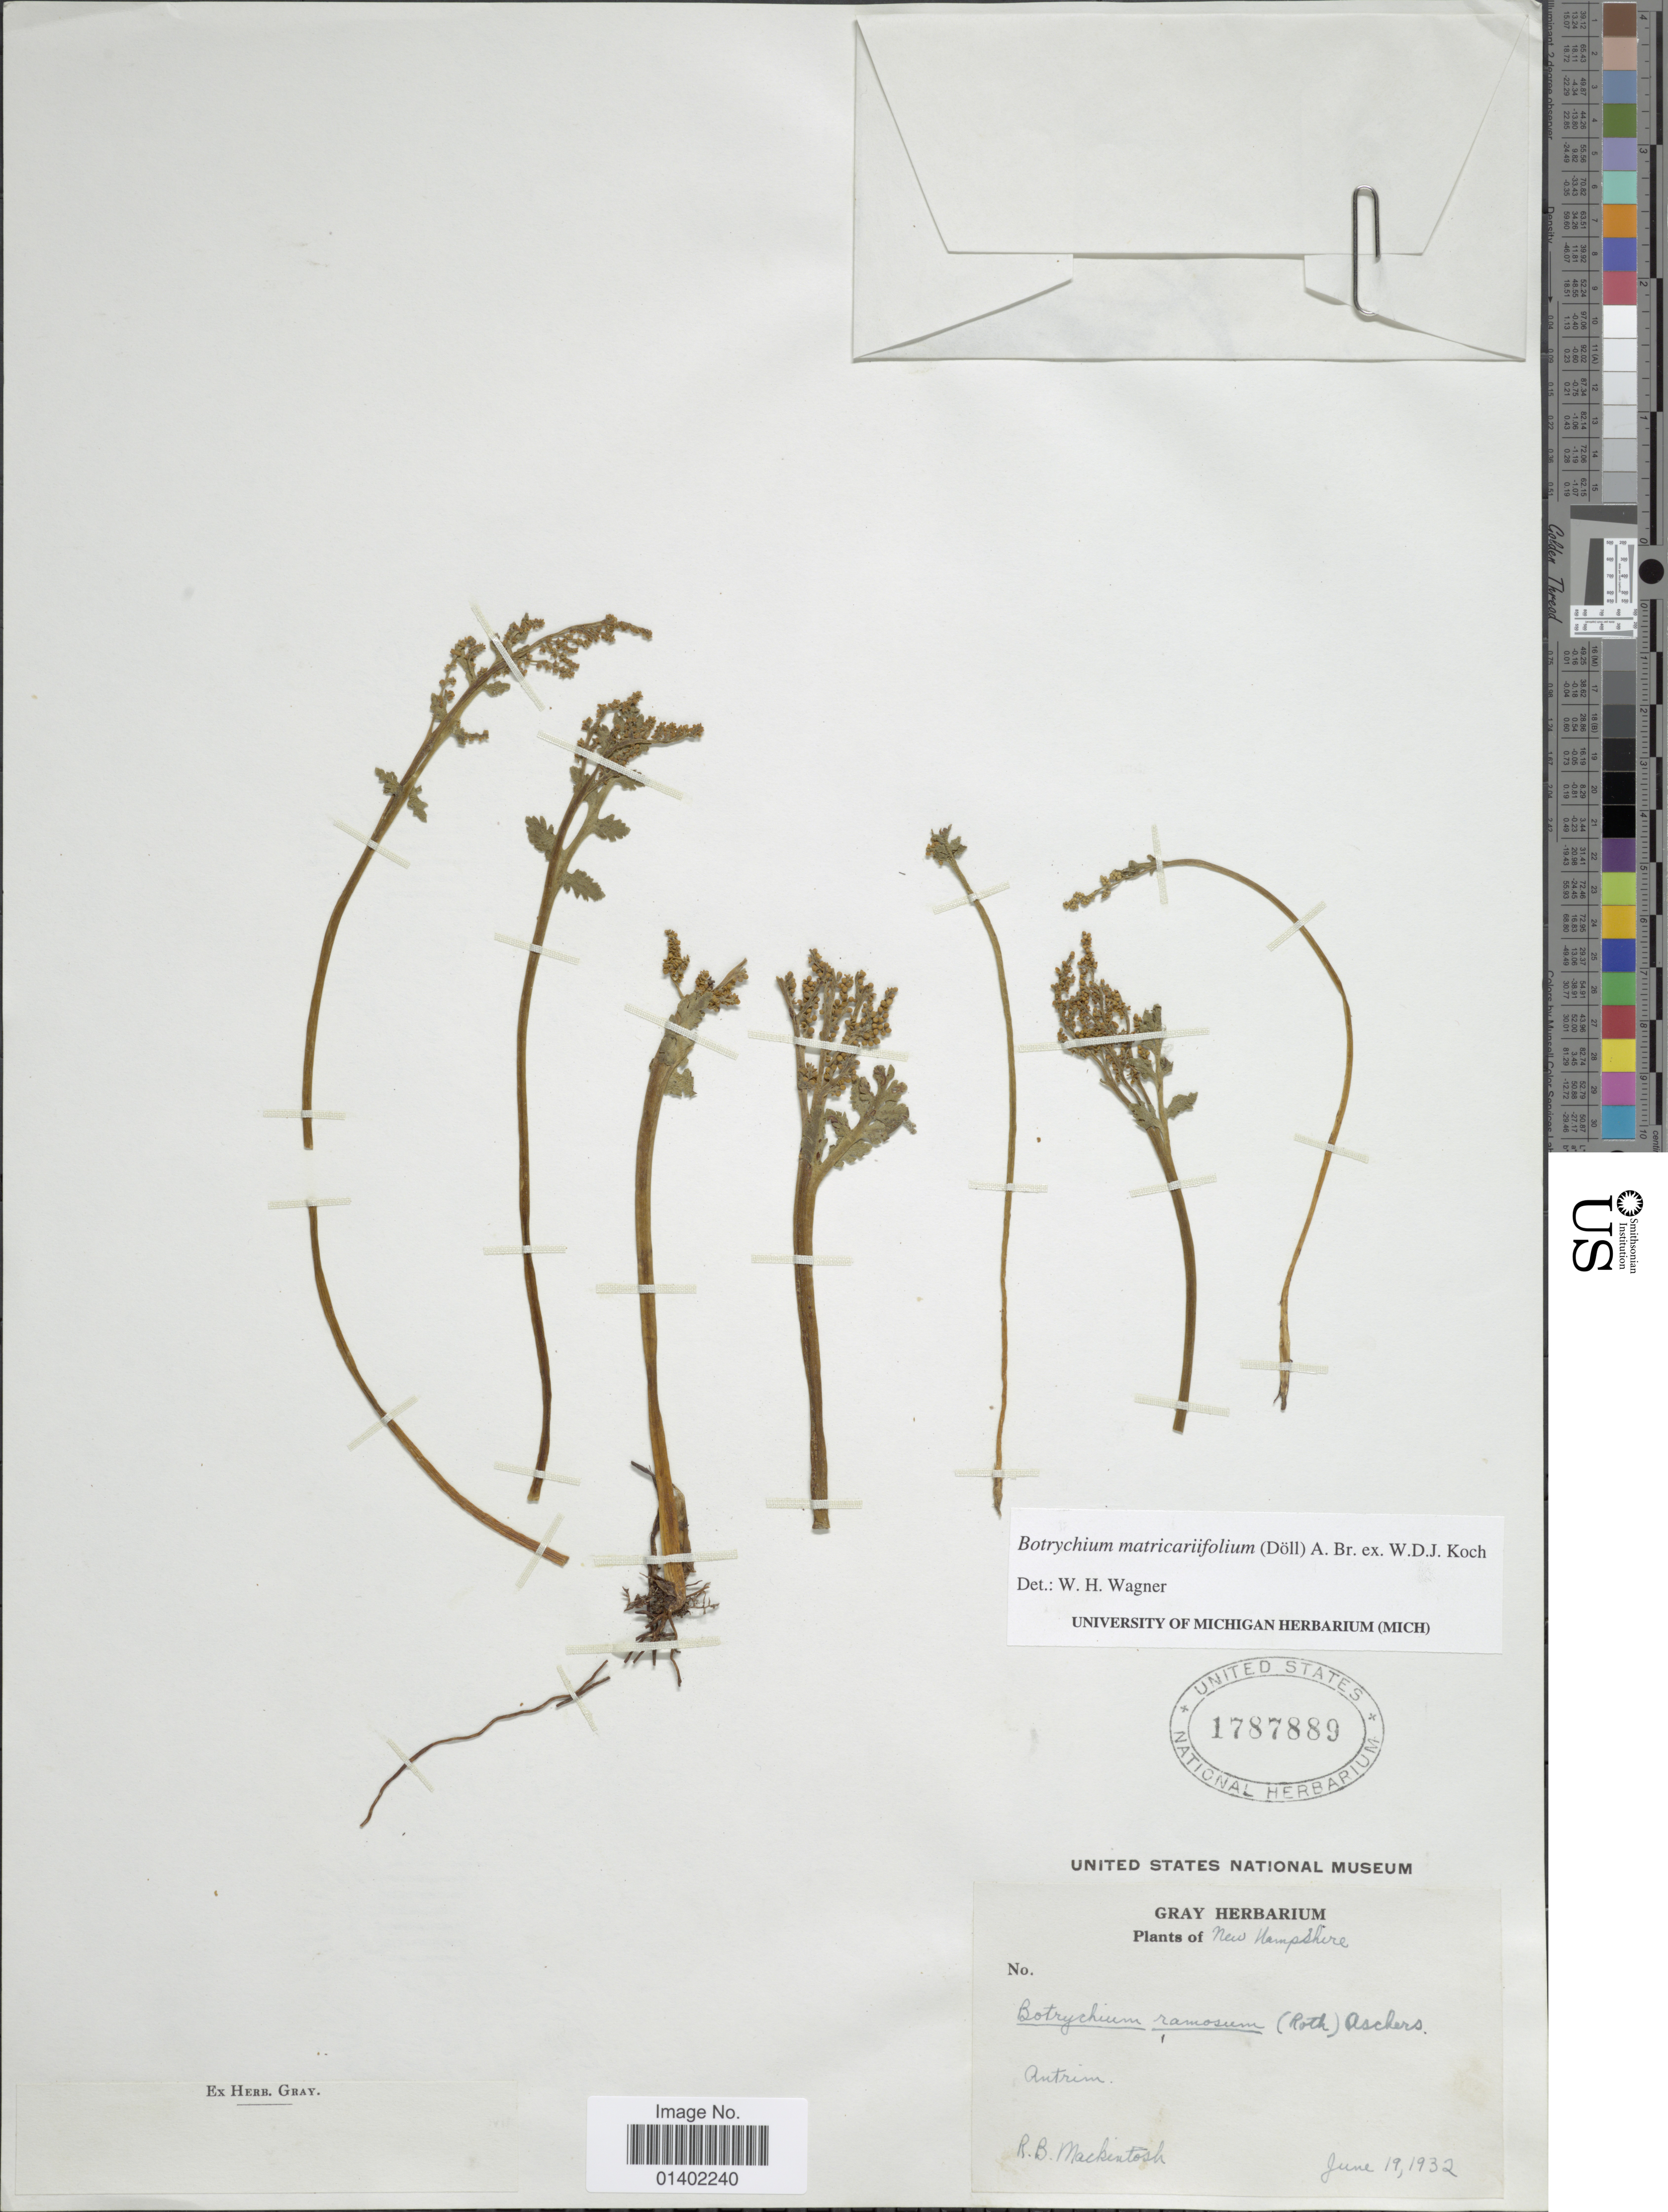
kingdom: Plantae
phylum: Tracheophyta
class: Polypodiopsida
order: Ophioglossales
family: Ophioglossaceae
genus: Botrychium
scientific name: Botrychium matricariifolium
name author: (A. Braun ex Dowell) A. Braun ex Koch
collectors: R. Mackintosh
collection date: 1932-06-19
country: United States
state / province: New Hampshire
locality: Plants of New Hampshire, Antrim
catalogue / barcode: US 1787889